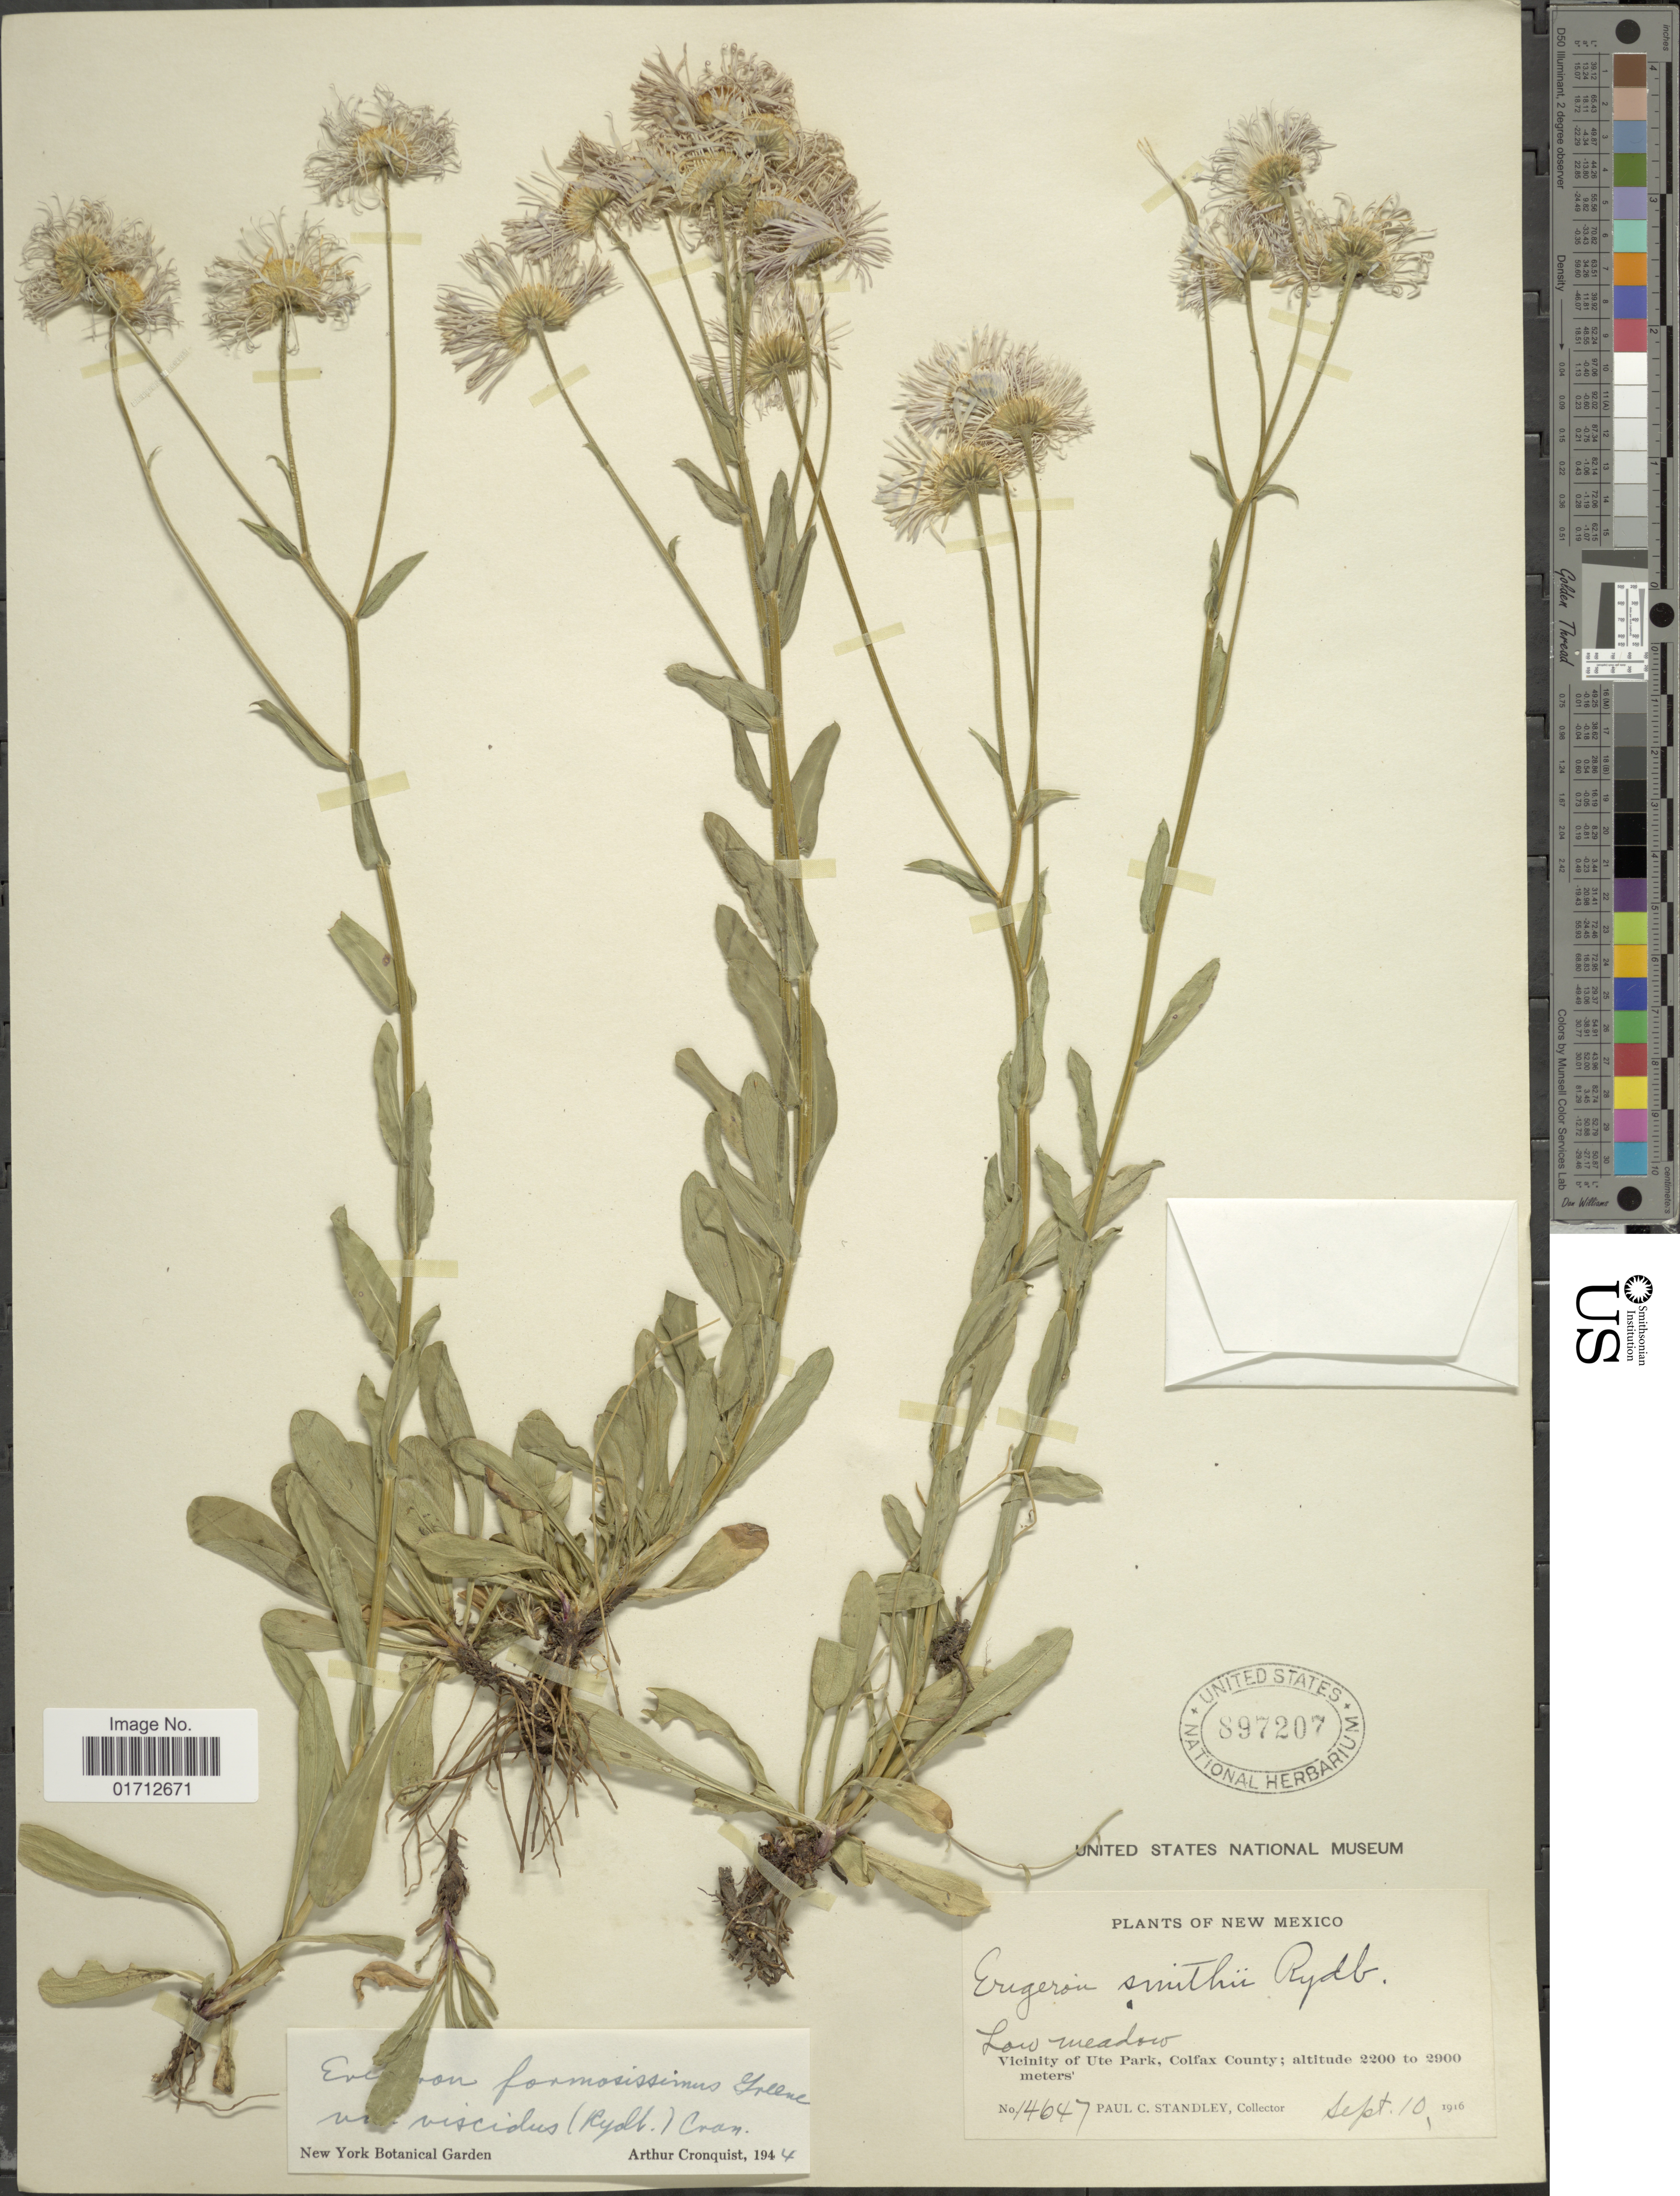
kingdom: Plantae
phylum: Tracheophyta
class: Magnoliopsida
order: Asterales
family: Asteraceae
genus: Erigeron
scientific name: Erigeron formosissimus var. viscidus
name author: (Rydb.) Cronq.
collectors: P. C. Standley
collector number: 14647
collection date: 1916-09-10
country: United States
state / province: New Mexico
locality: Vicinity of Ute Park, Colfax County.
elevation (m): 2200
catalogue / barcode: US 897207